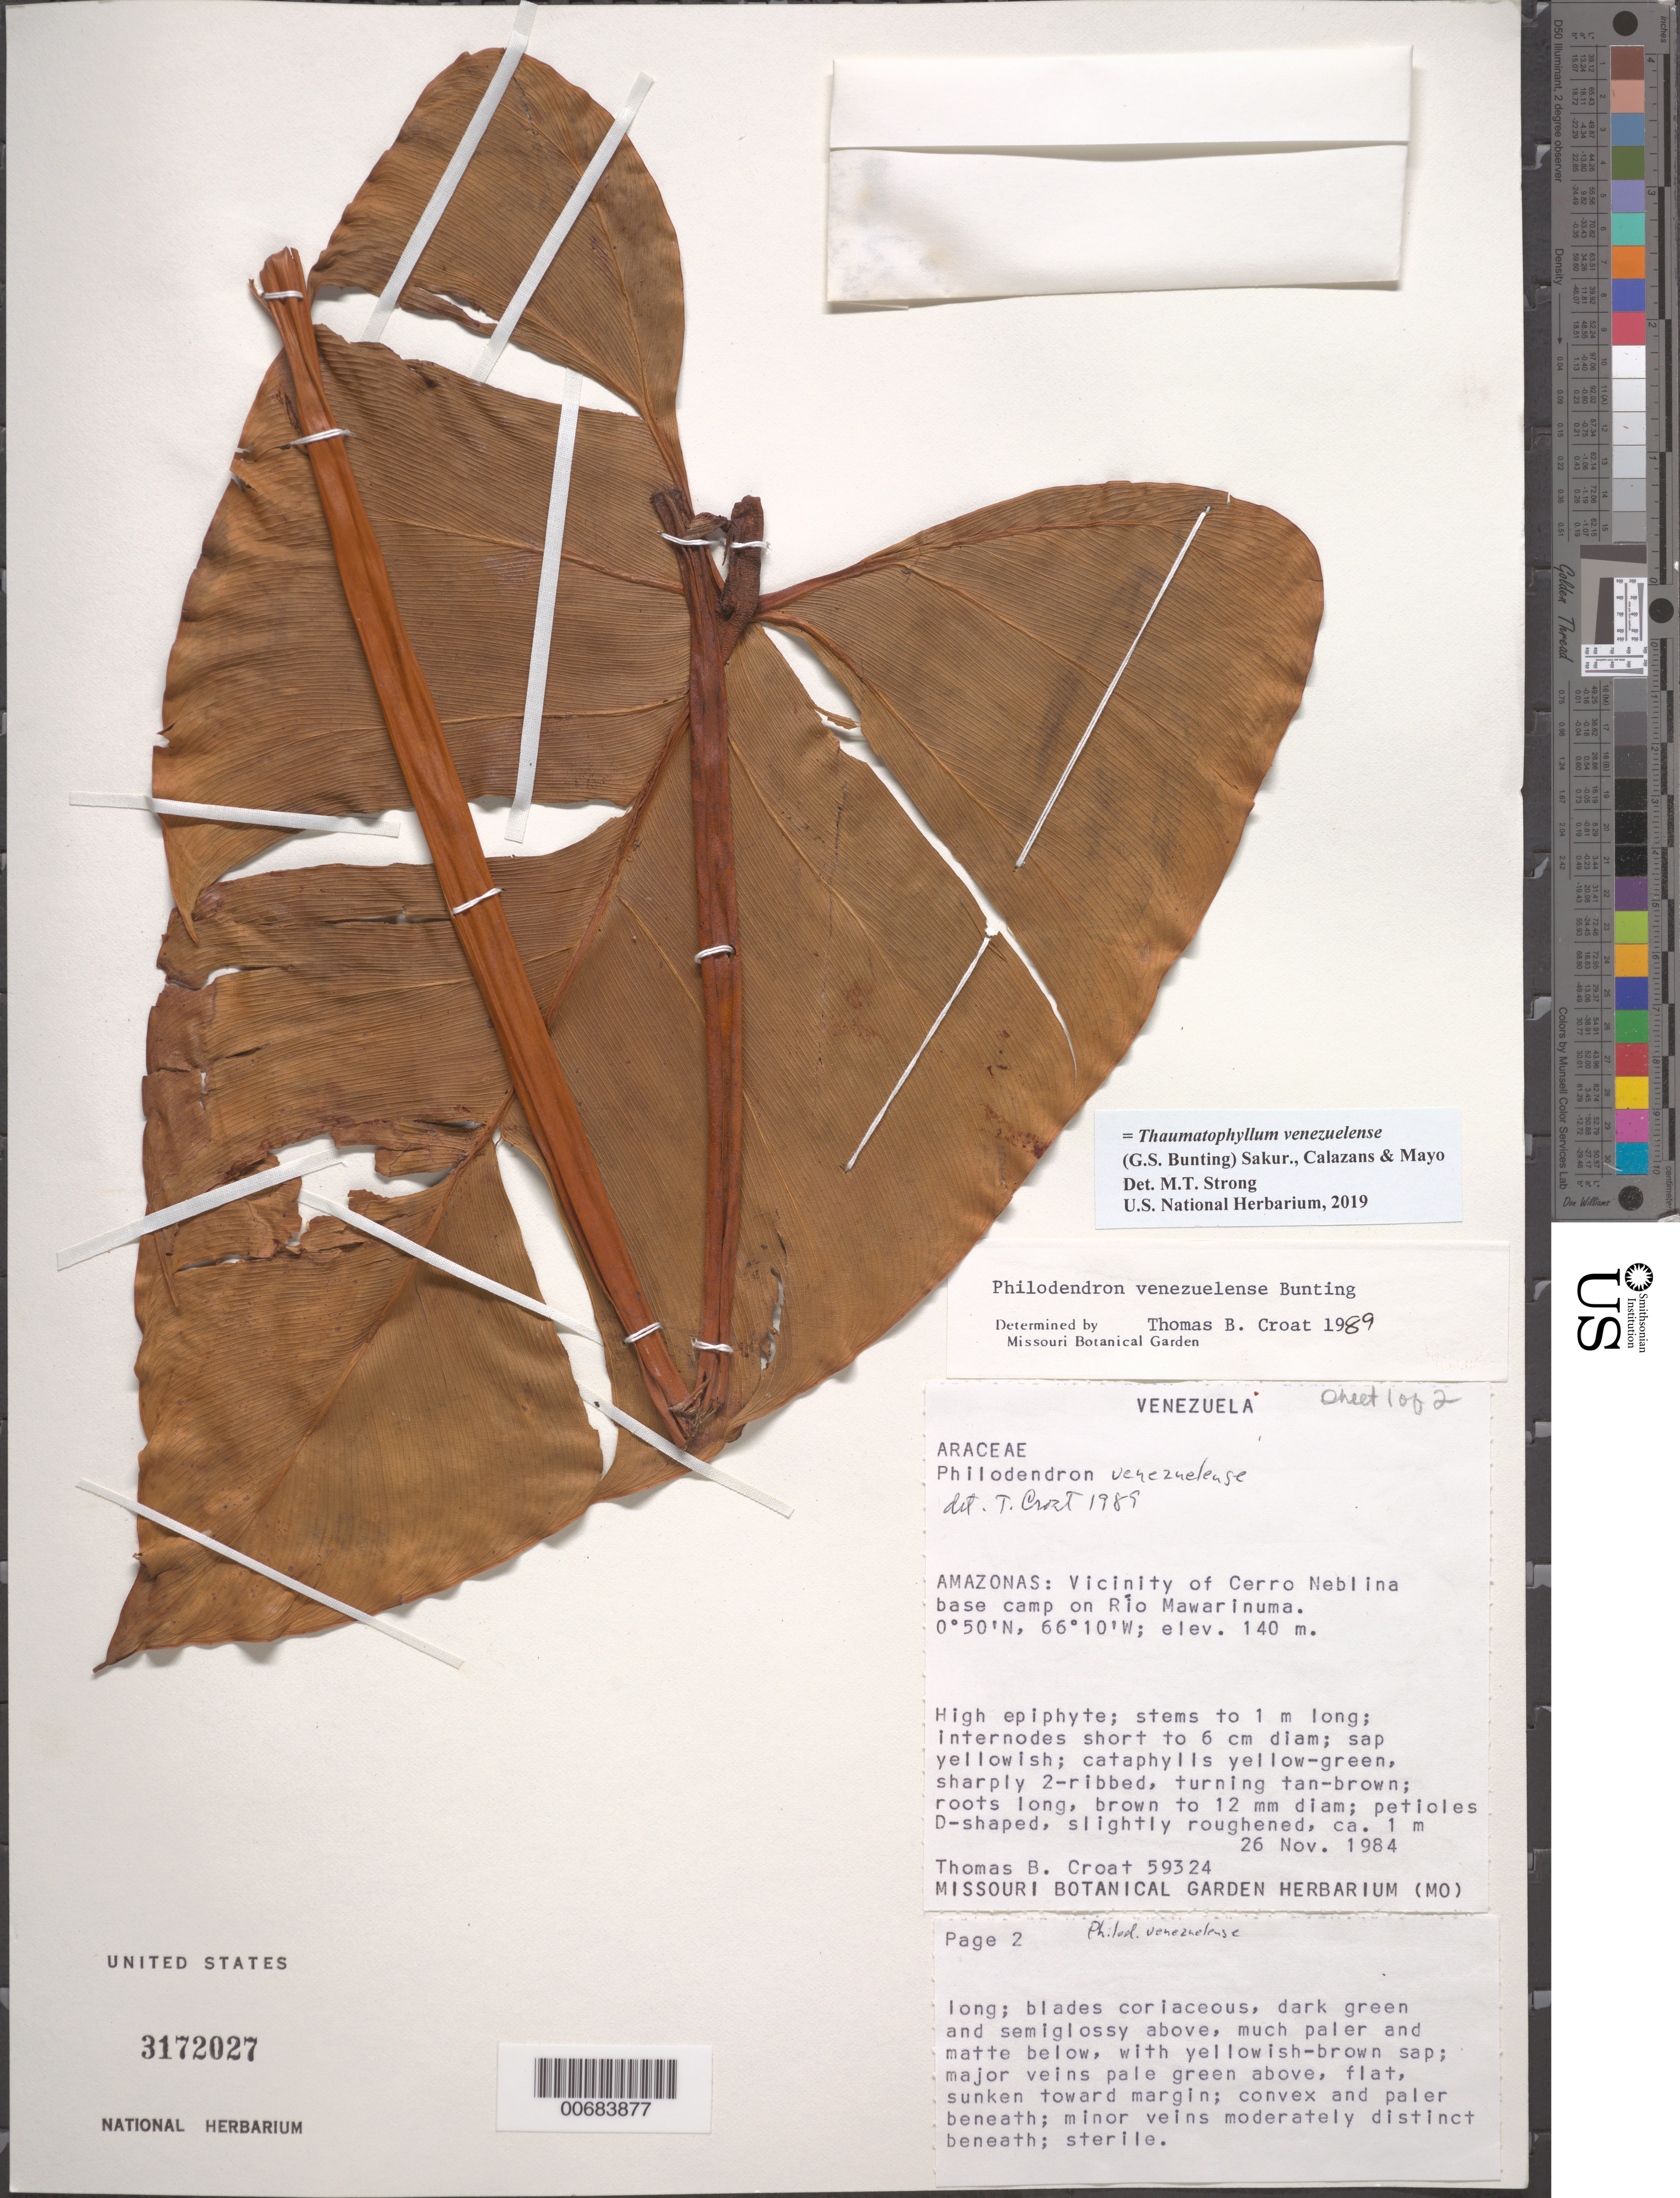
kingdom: Plantae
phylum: Tracheophyta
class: Liliopsida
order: Alismatales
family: Araceae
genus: Thaumatophyllum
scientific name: Thaumatophyllum venezuelense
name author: (G.S. Bunting) Sakur. et al.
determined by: Strong, Mark T., (BOT), Smithsonian Institution - National Museum of Natural History (UNITED STATES)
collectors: T. B. Croat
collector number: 59324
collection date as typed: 26-Nov-84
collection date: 1984-11-26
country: Venezuela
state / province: Amazonas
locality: Cerro Neblina, vic.; base camp on Río Mawarinuma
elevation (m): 140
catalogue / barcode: US 3172027